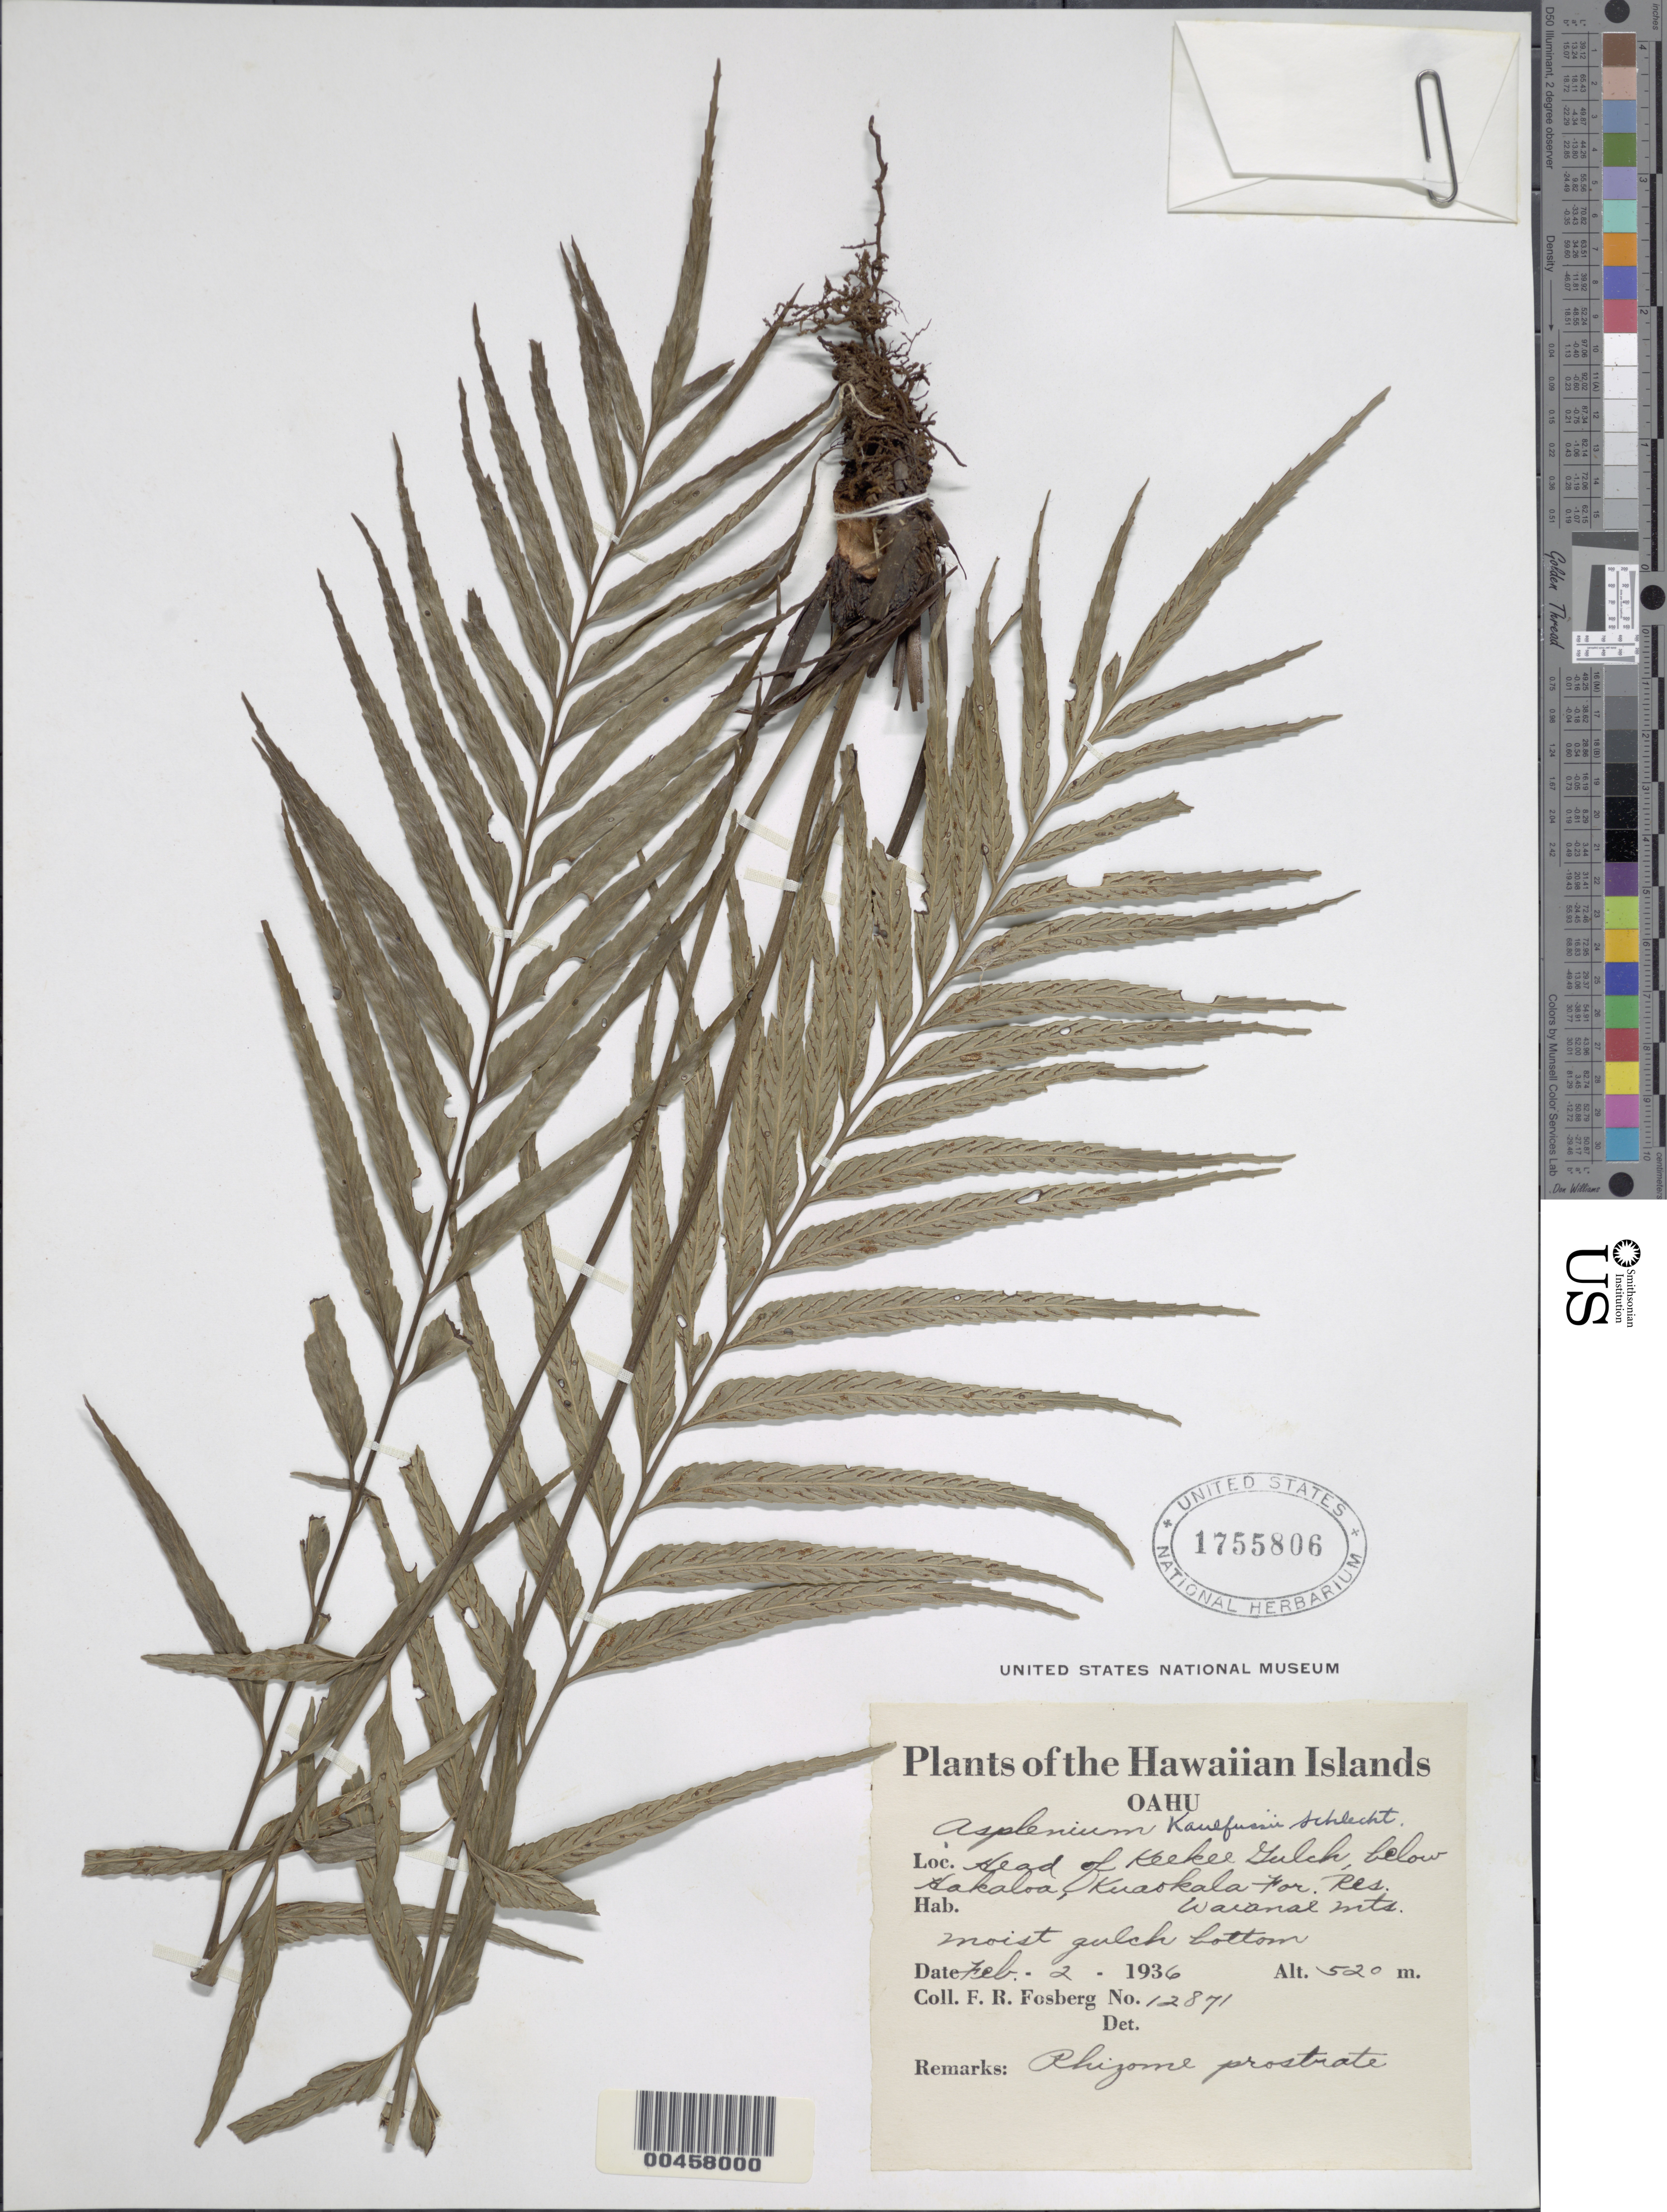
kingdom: Plantae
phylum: Tracheophyta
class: Polypodiopsida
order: Polypodiales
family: Aspleniaceae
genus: Asplenium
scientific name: Asplenium kaulfussii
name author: Schltdl.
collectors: F. R. Fosberg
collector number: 12871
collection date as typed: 2 Feb 1936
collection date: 1936-02-02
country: United States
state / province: Hawaii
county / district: Honolulu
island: Oahu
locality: Head of Keekee Gulch, below Hakaloa, Kuaokala For. Res. Waianae Mts.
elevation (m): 520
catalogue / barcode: US 1755806